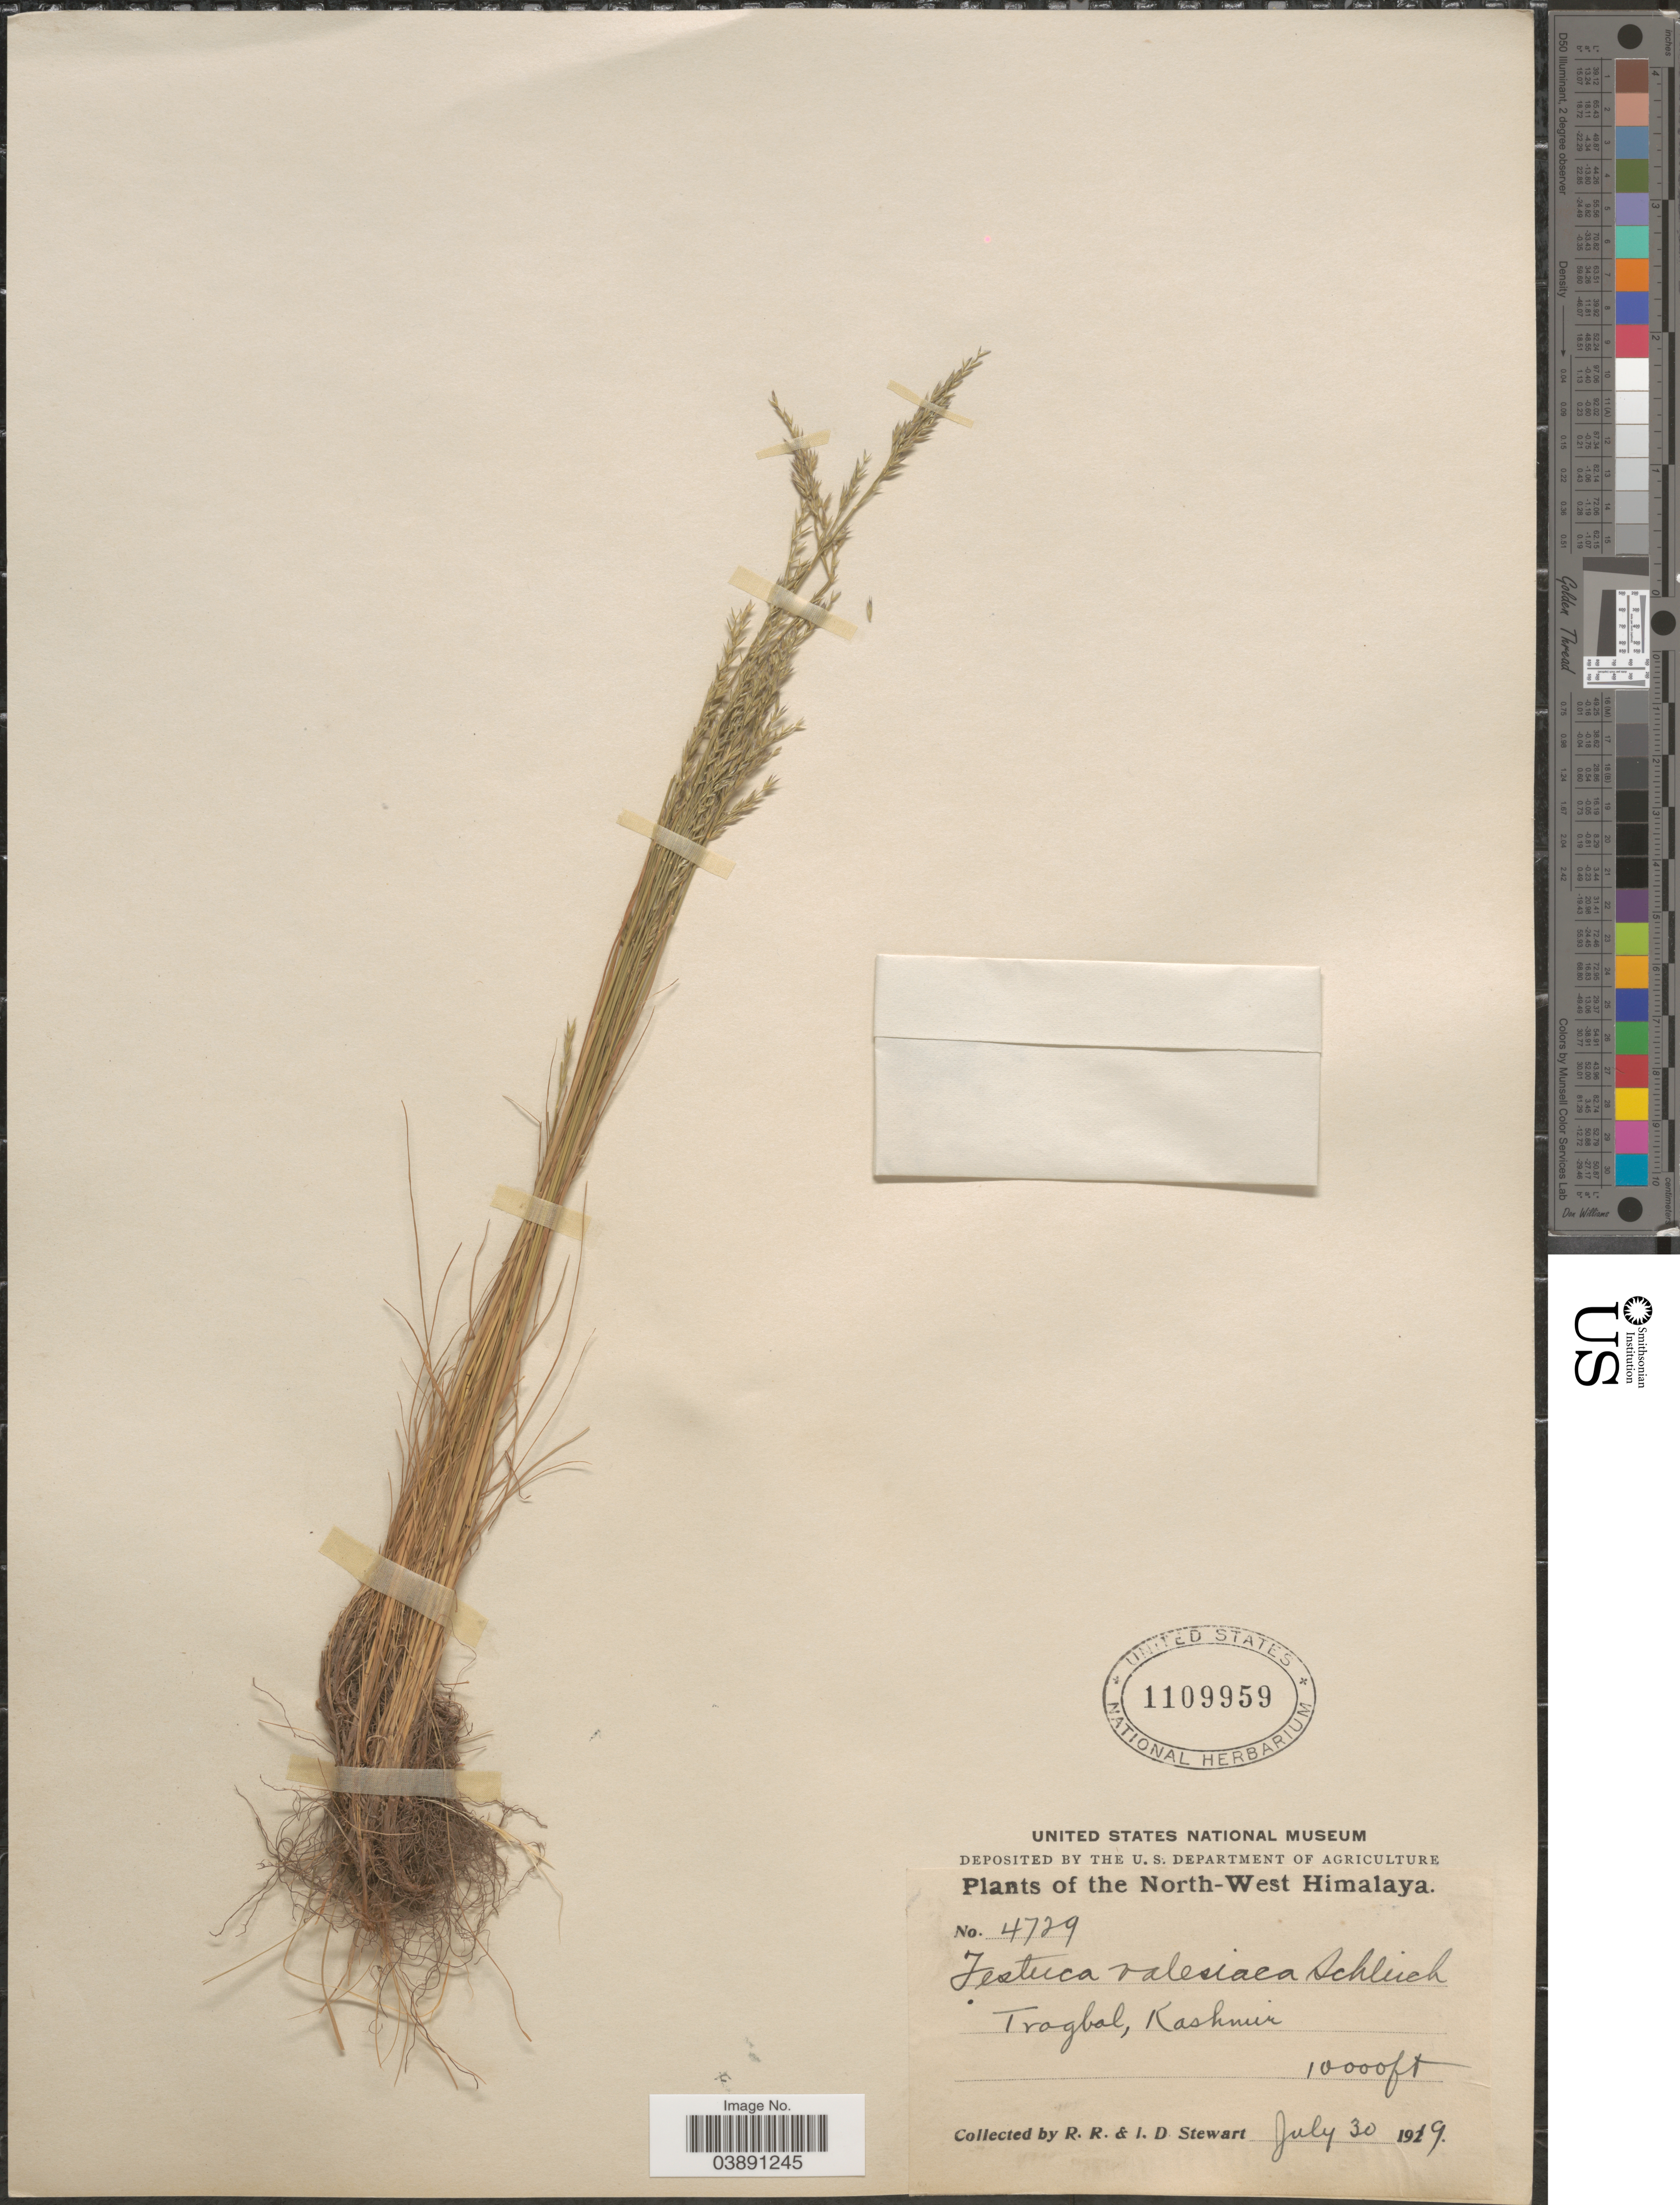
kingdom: Plantae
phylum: Tracheophyta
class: Liliopsida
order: Poales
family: Poaceae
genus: Festuca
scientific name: Festuca valesiaca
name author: Schleich. ex Gaudin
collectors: R. Stewart & I. Stewart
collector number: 4729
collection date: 1919-07-30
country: India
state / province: Jammu and Kashmir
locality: The North-West Himalaya. Tragbal, Kashmir.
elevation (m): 3048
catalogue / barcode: US 1109959